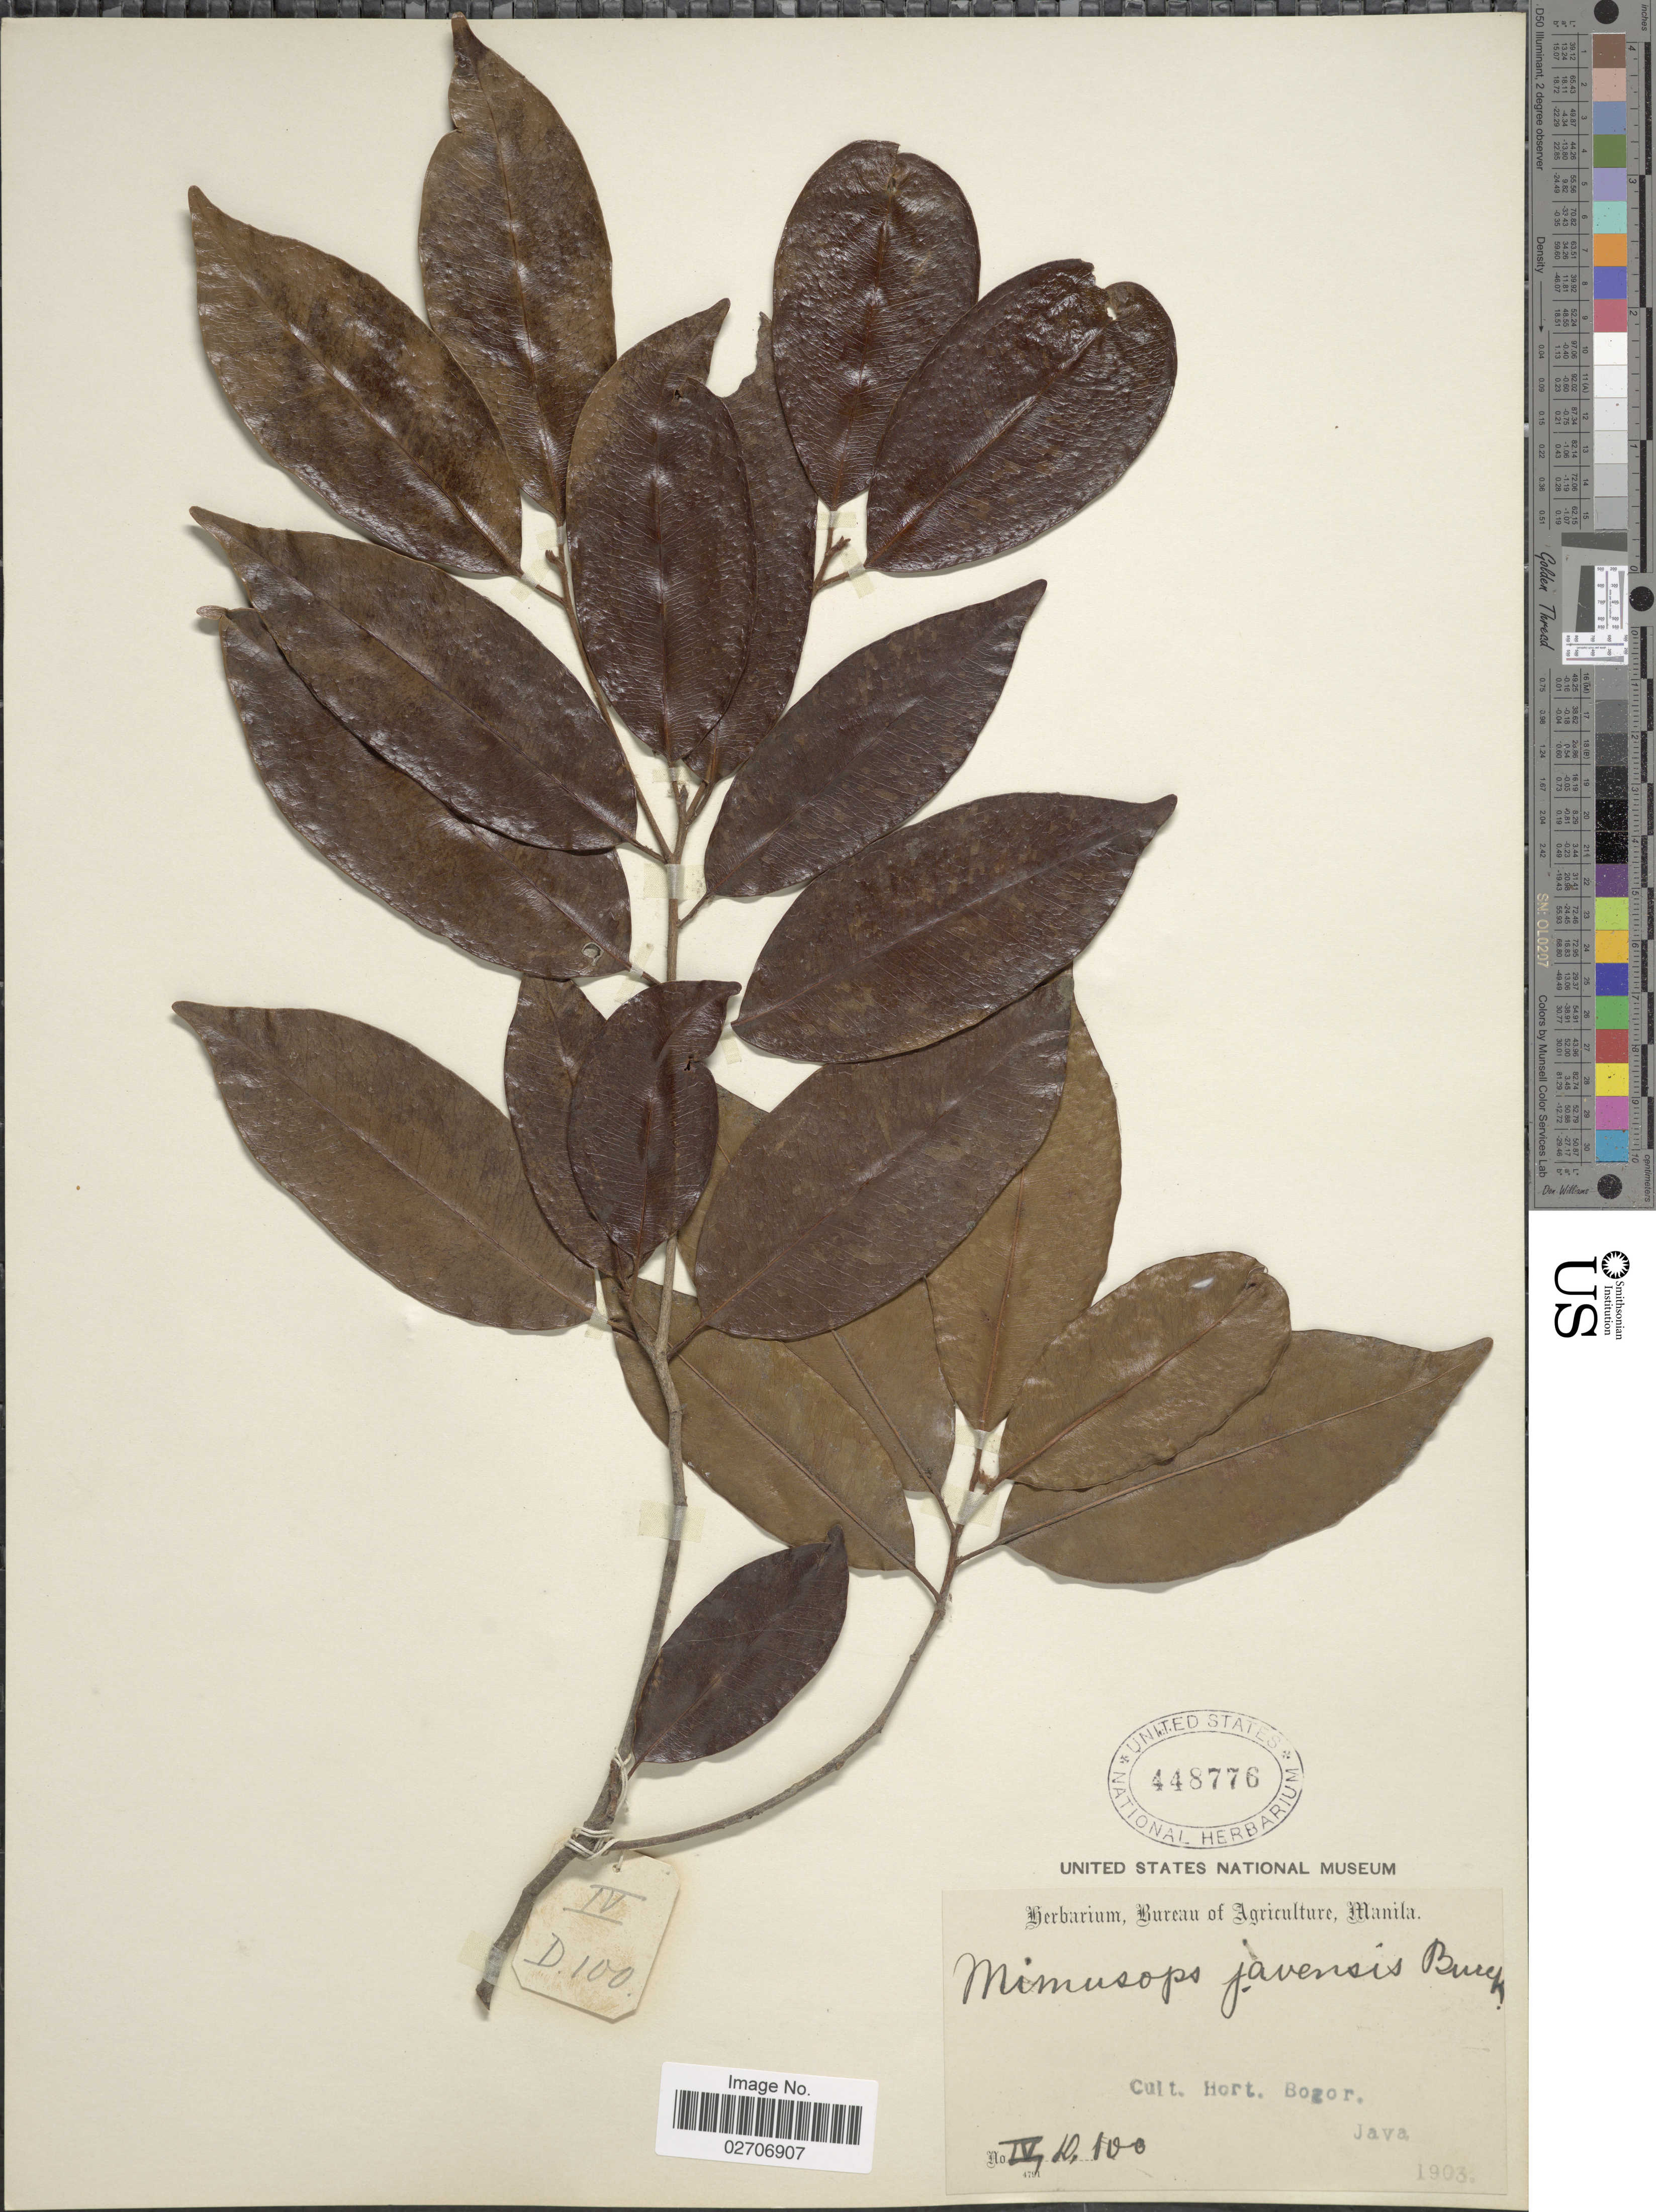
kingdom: Plantae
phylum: Tracheophyta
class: Magnoliopsida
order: Ericales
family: Sapotaceae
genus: Mimusops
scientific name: Mimusops javensis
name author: Burck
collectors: ex Herb. Bur. Agric. Manila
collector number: IV,D,100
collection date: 1903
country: Indonesia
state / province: Java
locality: Cult. Hort. Bogor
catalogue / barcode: US 448776